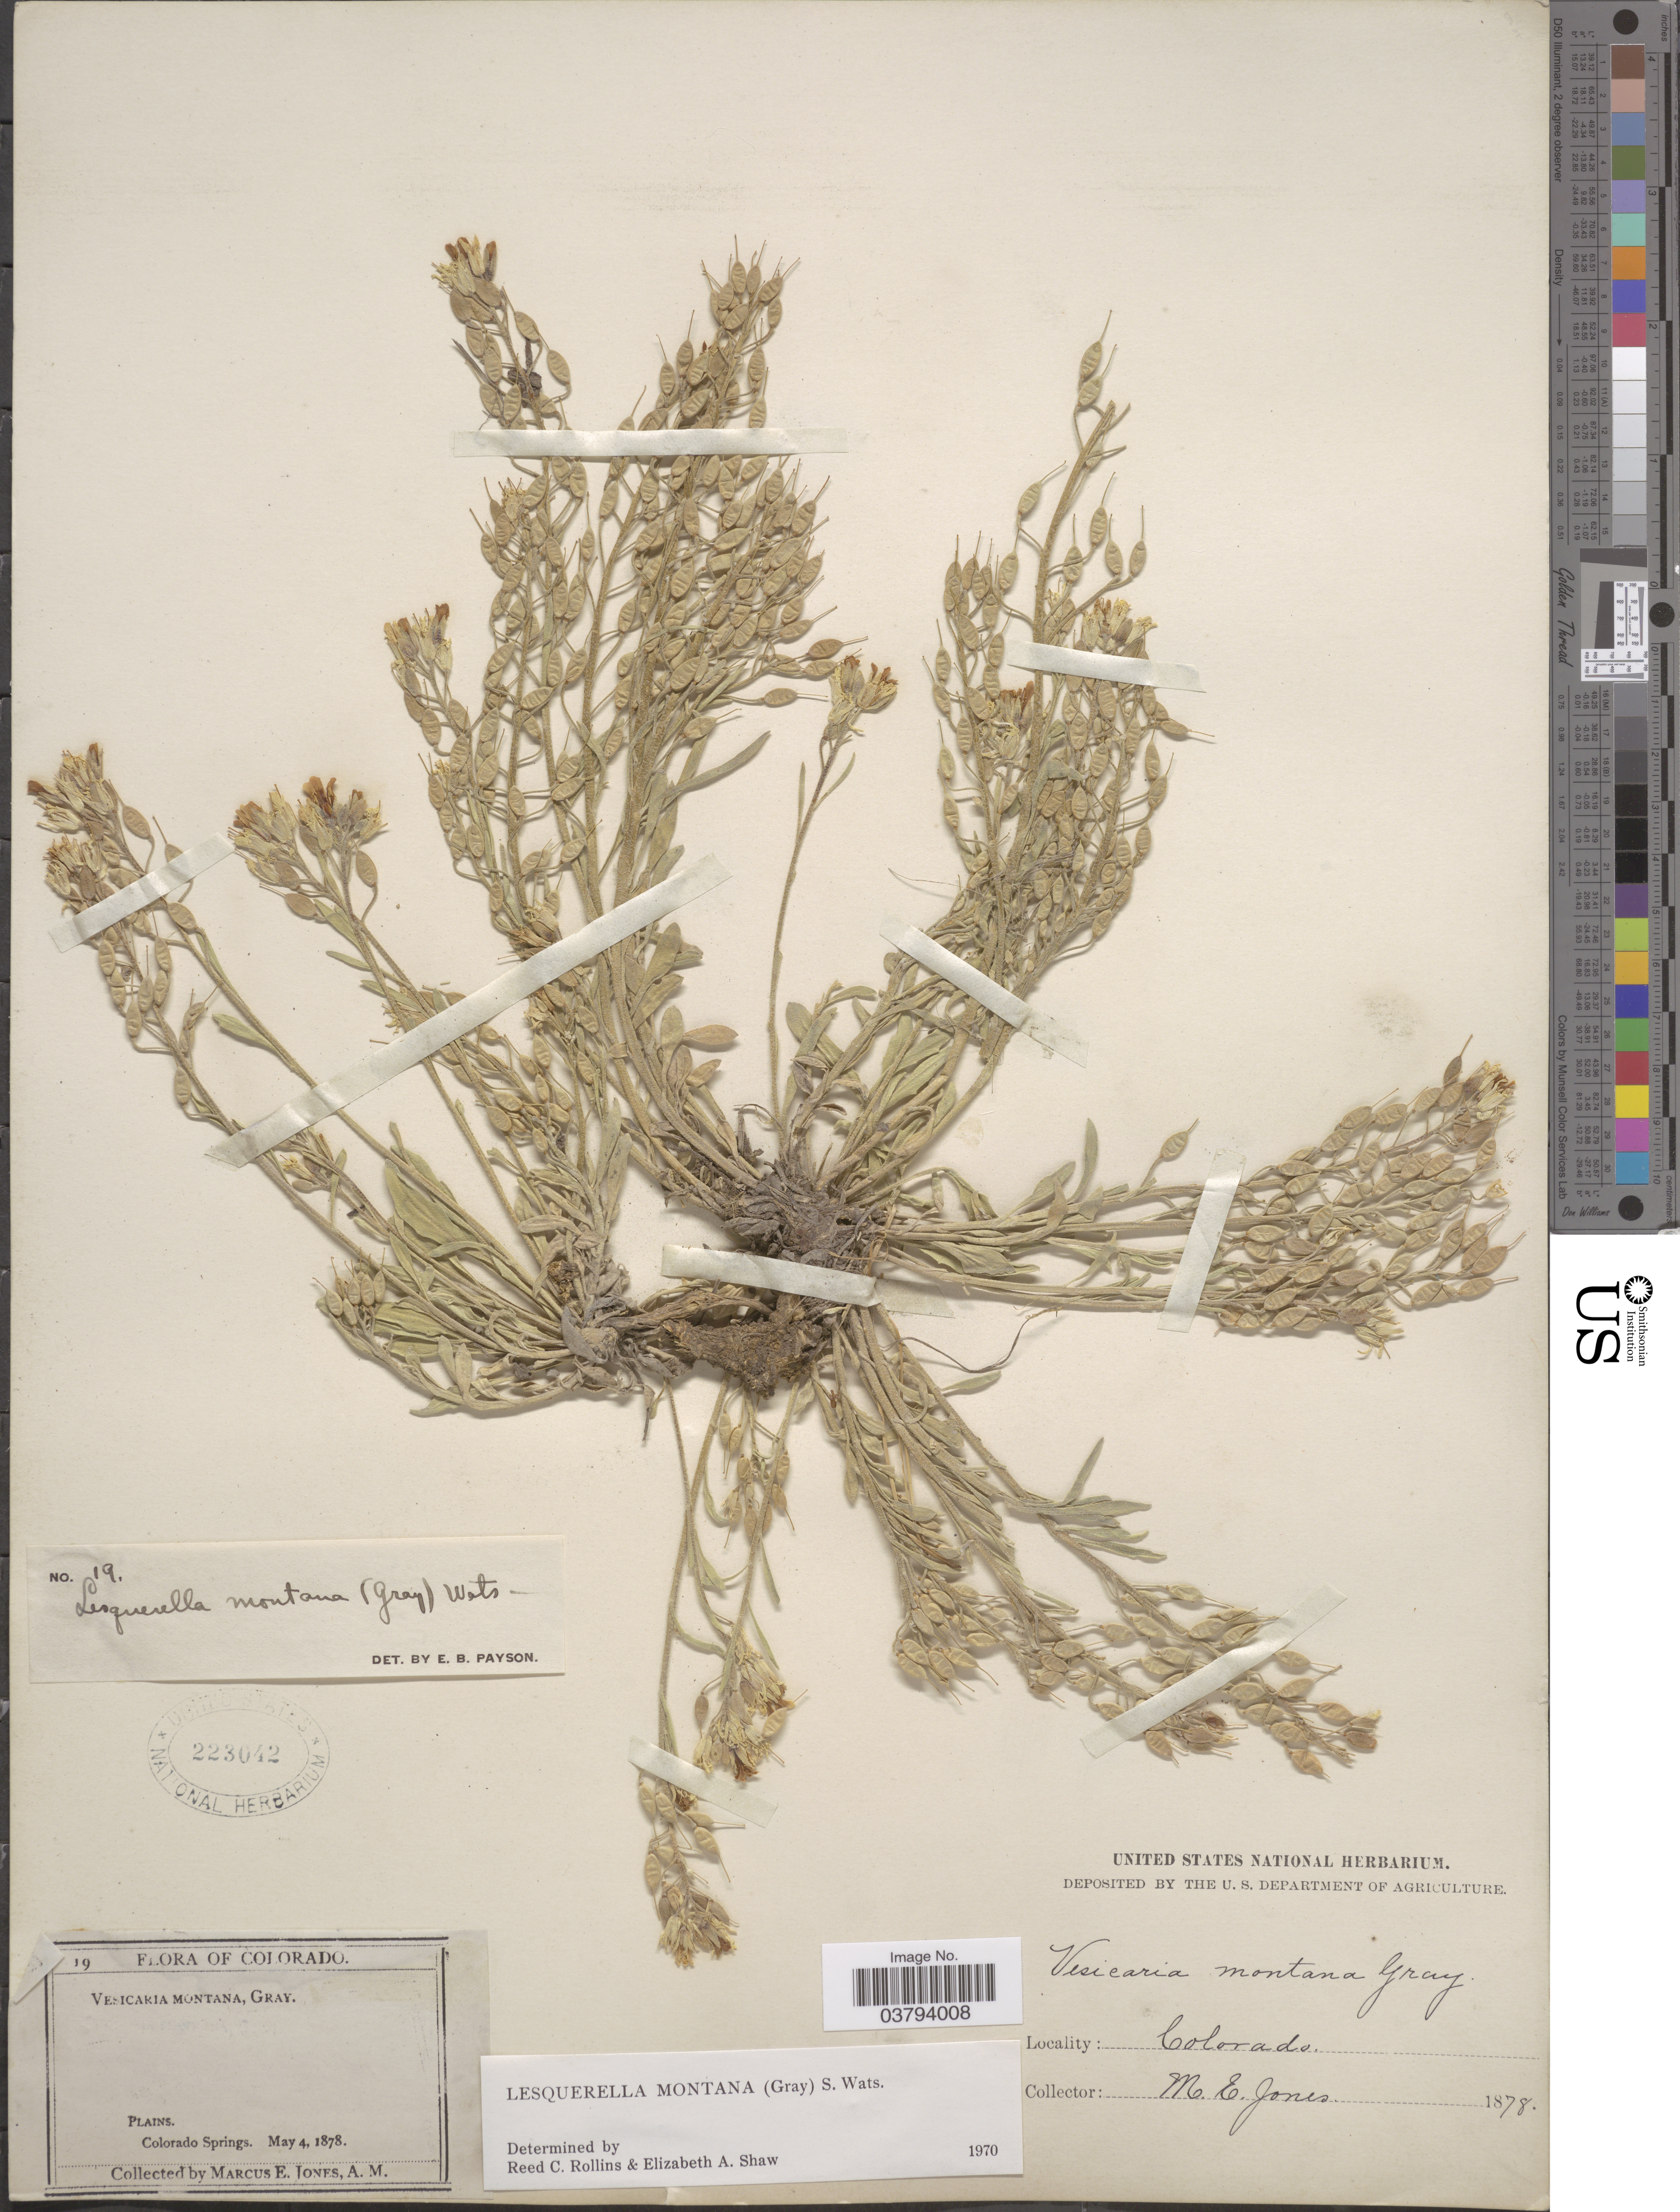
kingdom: Plantae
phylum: Tracheophyta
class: Magnoliopsida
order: Brassicales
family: Brassicaceae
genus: Lesquerella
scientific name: Lesquerella montana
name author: (A. Gray) S. Watson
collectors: M. E. Jones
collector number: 19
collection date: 1878-05-04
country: United States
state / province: Colorado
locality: Plains. Colorado Springs.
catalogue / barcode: US 223042